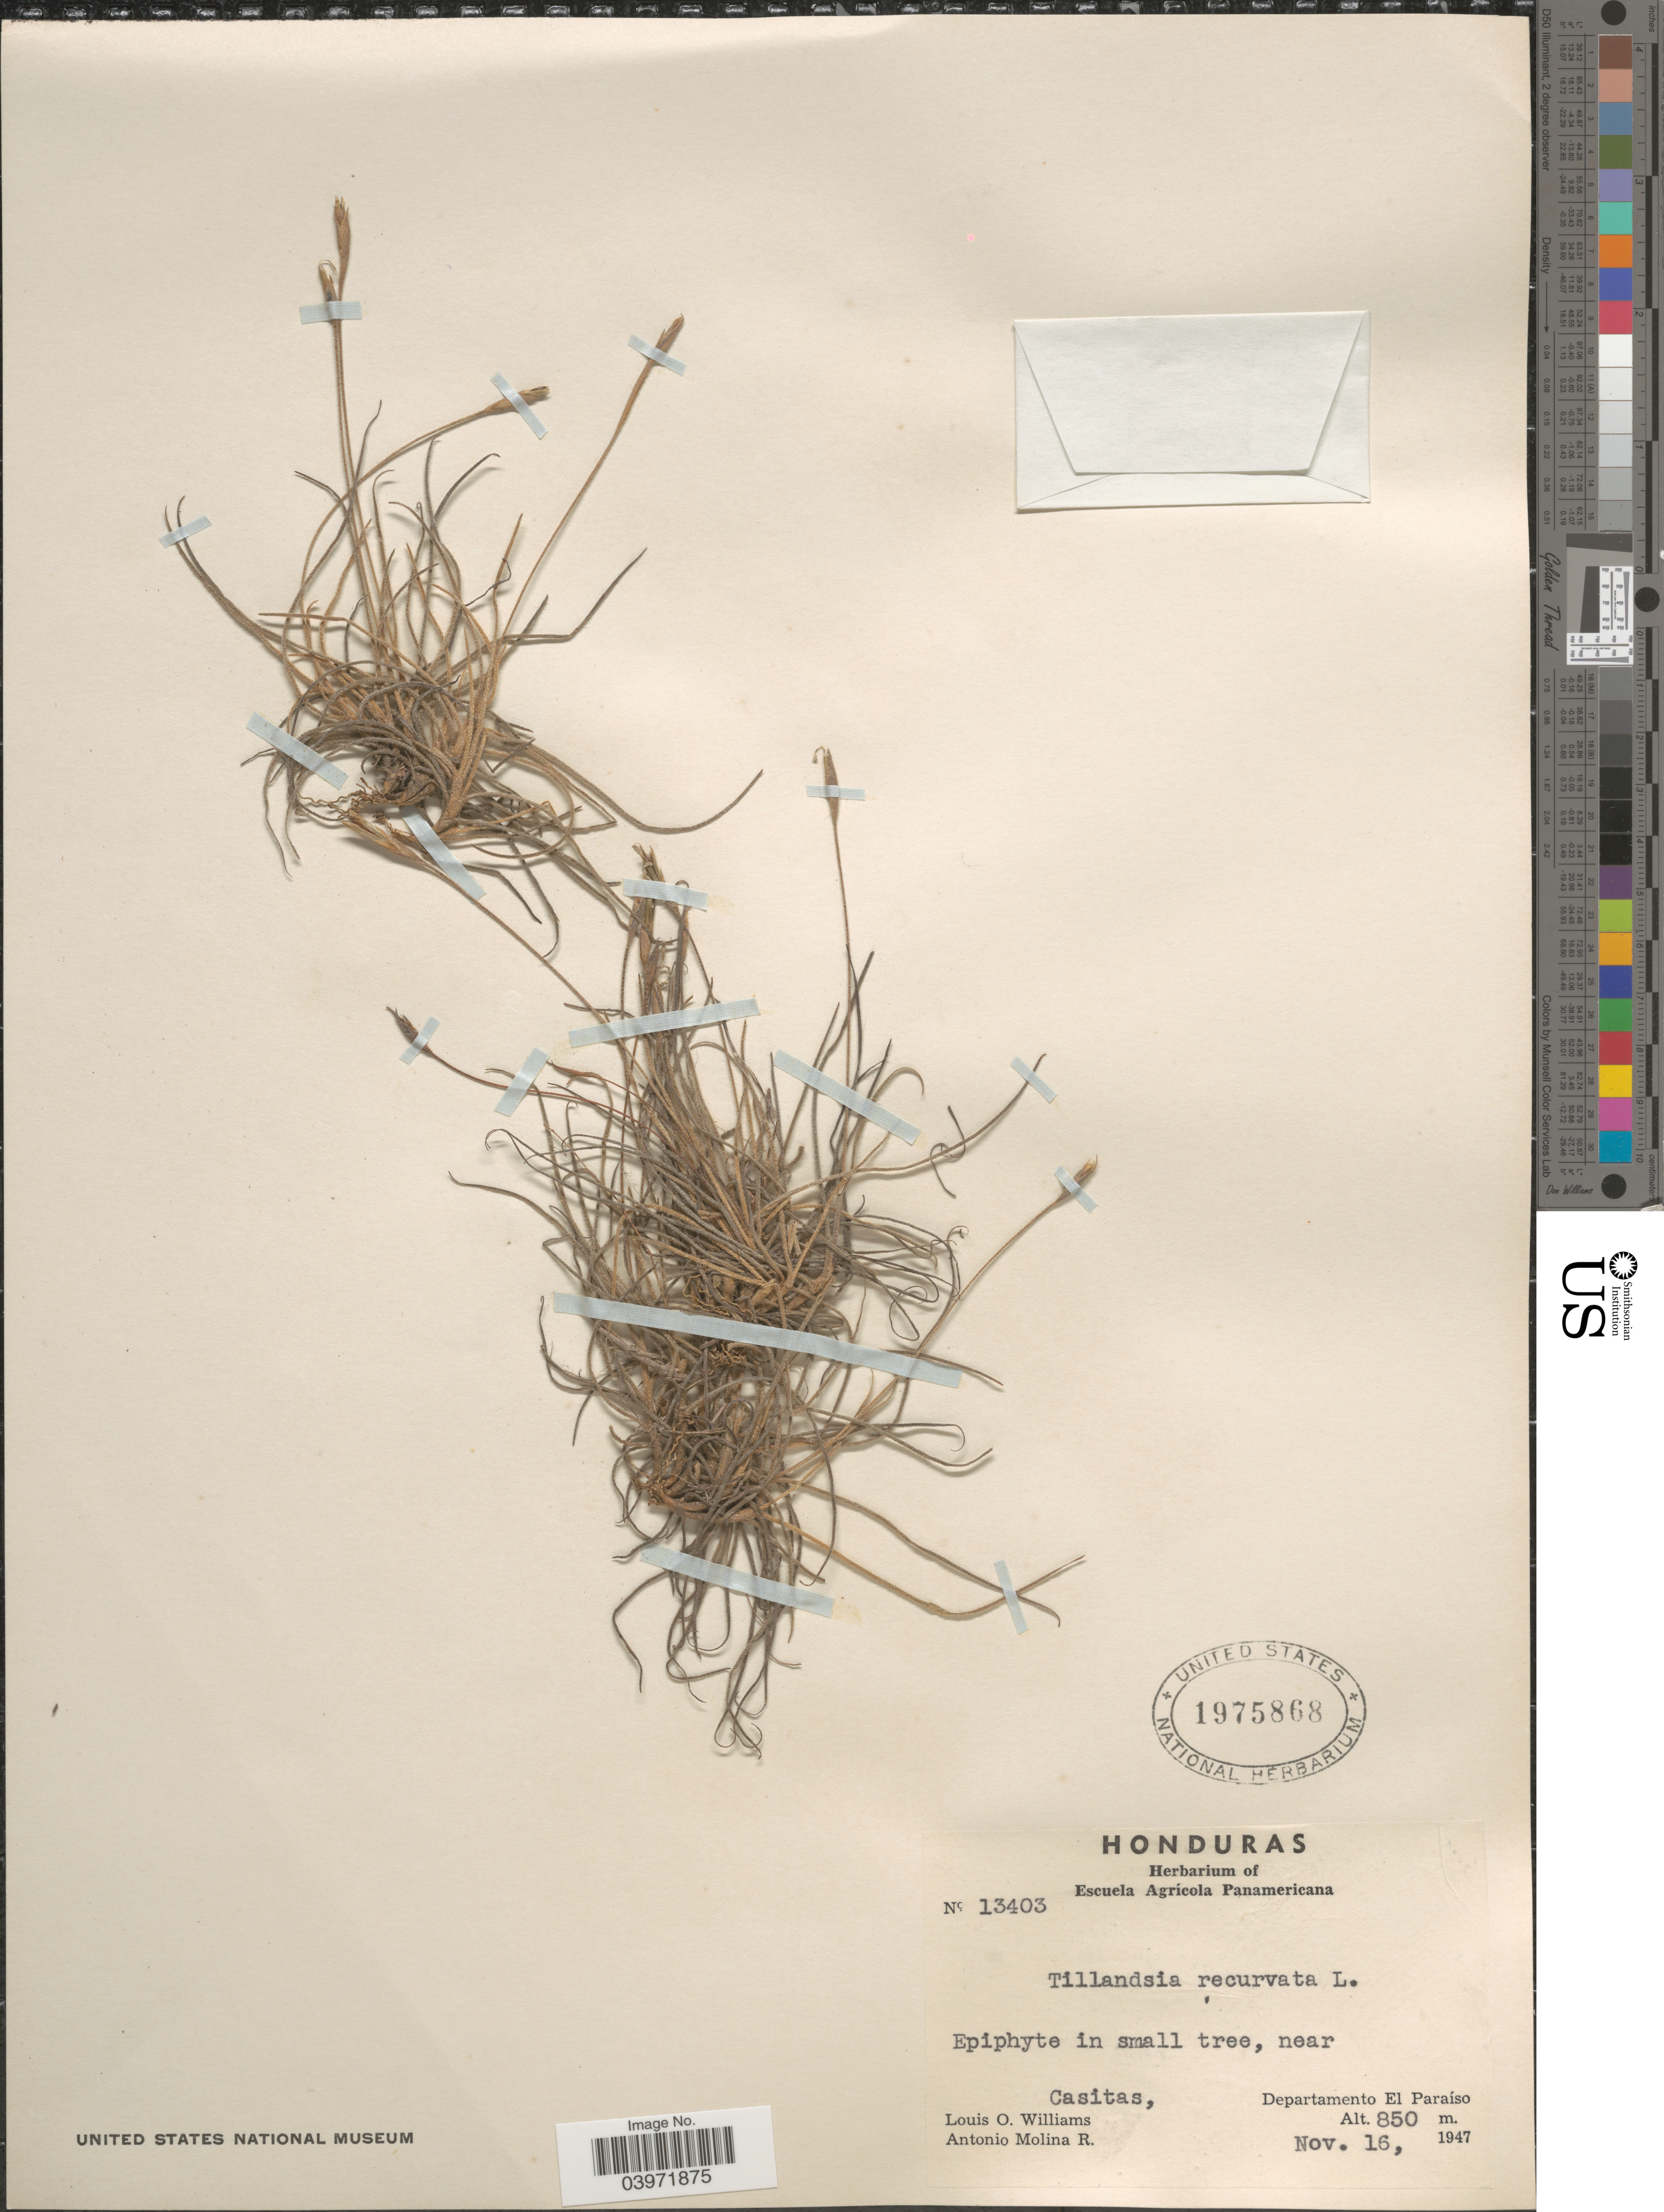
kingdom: Plantae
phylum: Tracheophyta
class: Liliopsida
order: Poales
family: Bromeliaceae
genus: Tillandsia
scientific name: Tillandsia recurvata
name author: L.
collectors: L. O. Williams & A. Molina R.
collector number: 13403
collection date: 1947-11-16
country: Honduras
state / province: El Paraiso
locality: Near Casitas, Departamento El Paraíso.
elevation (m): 850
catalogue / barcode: US 1975868